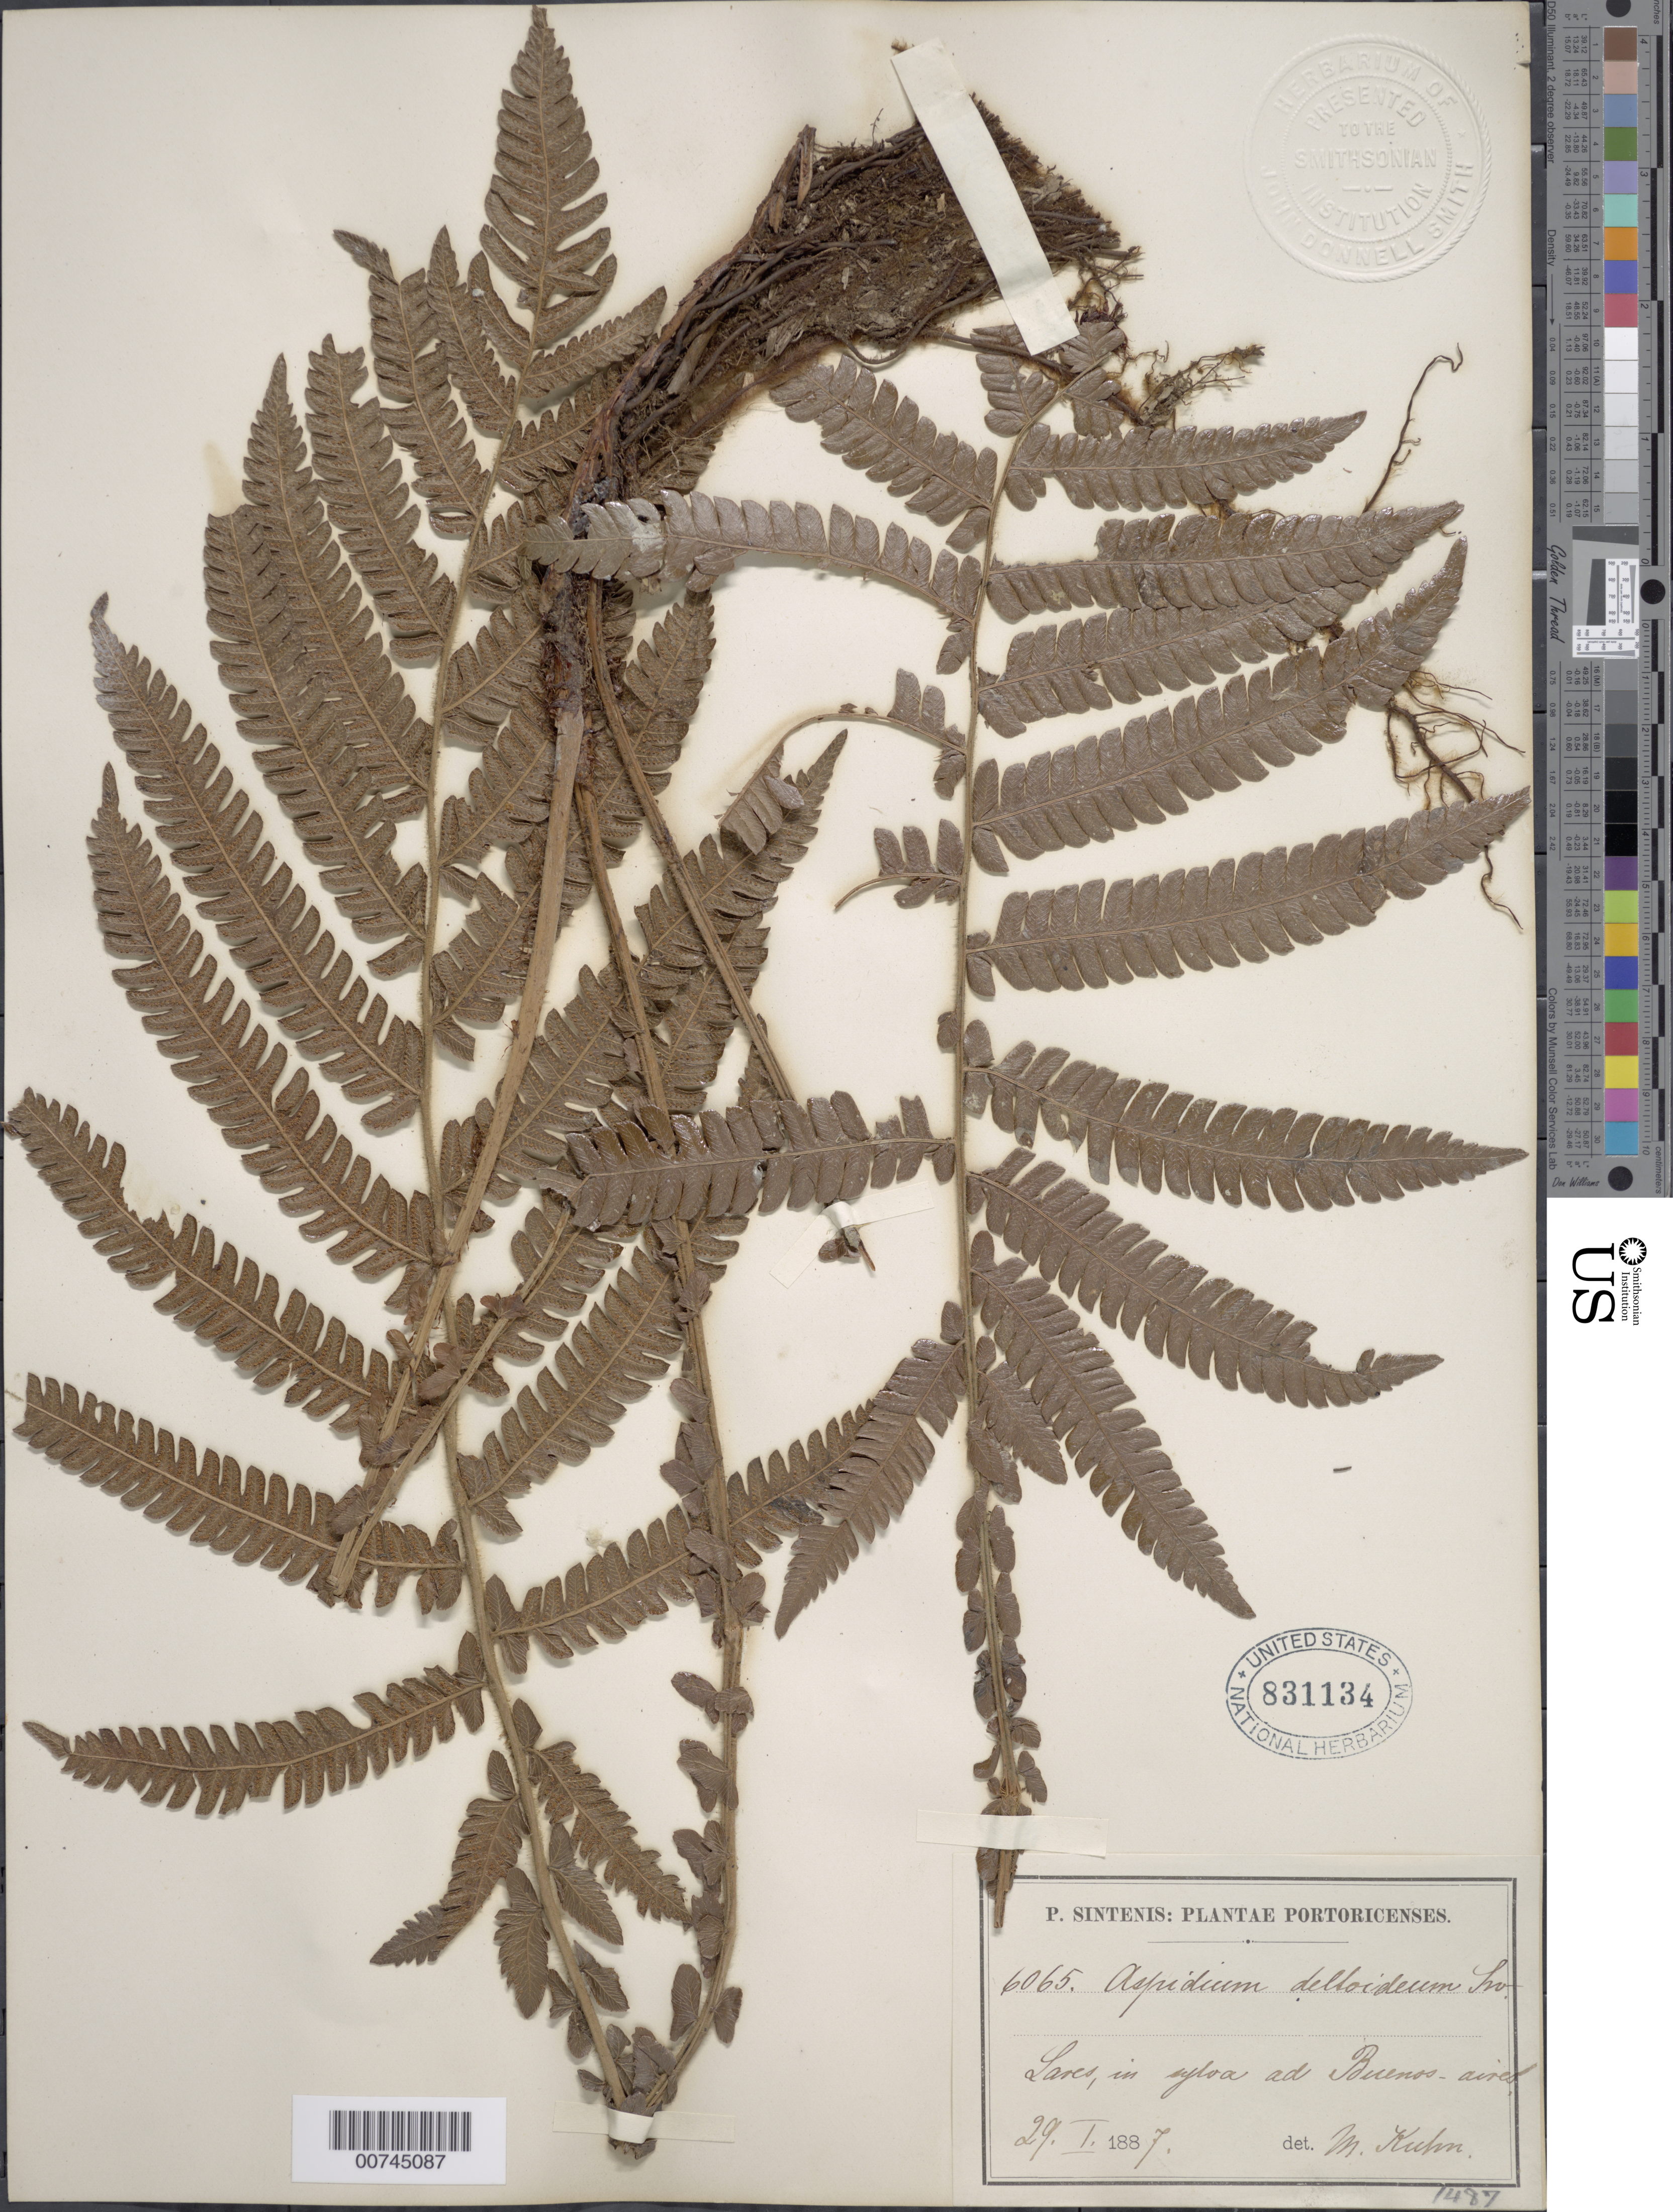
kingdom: Plantae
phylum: Tracheophyta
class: Polypodiopsida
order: Polypodiales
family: Thelypteridaceae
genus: Steiropteris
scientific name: Steiropteris deltoidea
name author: (Sw.) Pic. Serm.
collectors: P. Sintenis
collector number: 6065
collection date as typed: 29 Jan 1887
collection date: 1887-01-29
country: Puerto Rico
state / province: Lares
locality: Lares, in sylva ad Buenos Aires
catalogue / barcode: US 831134